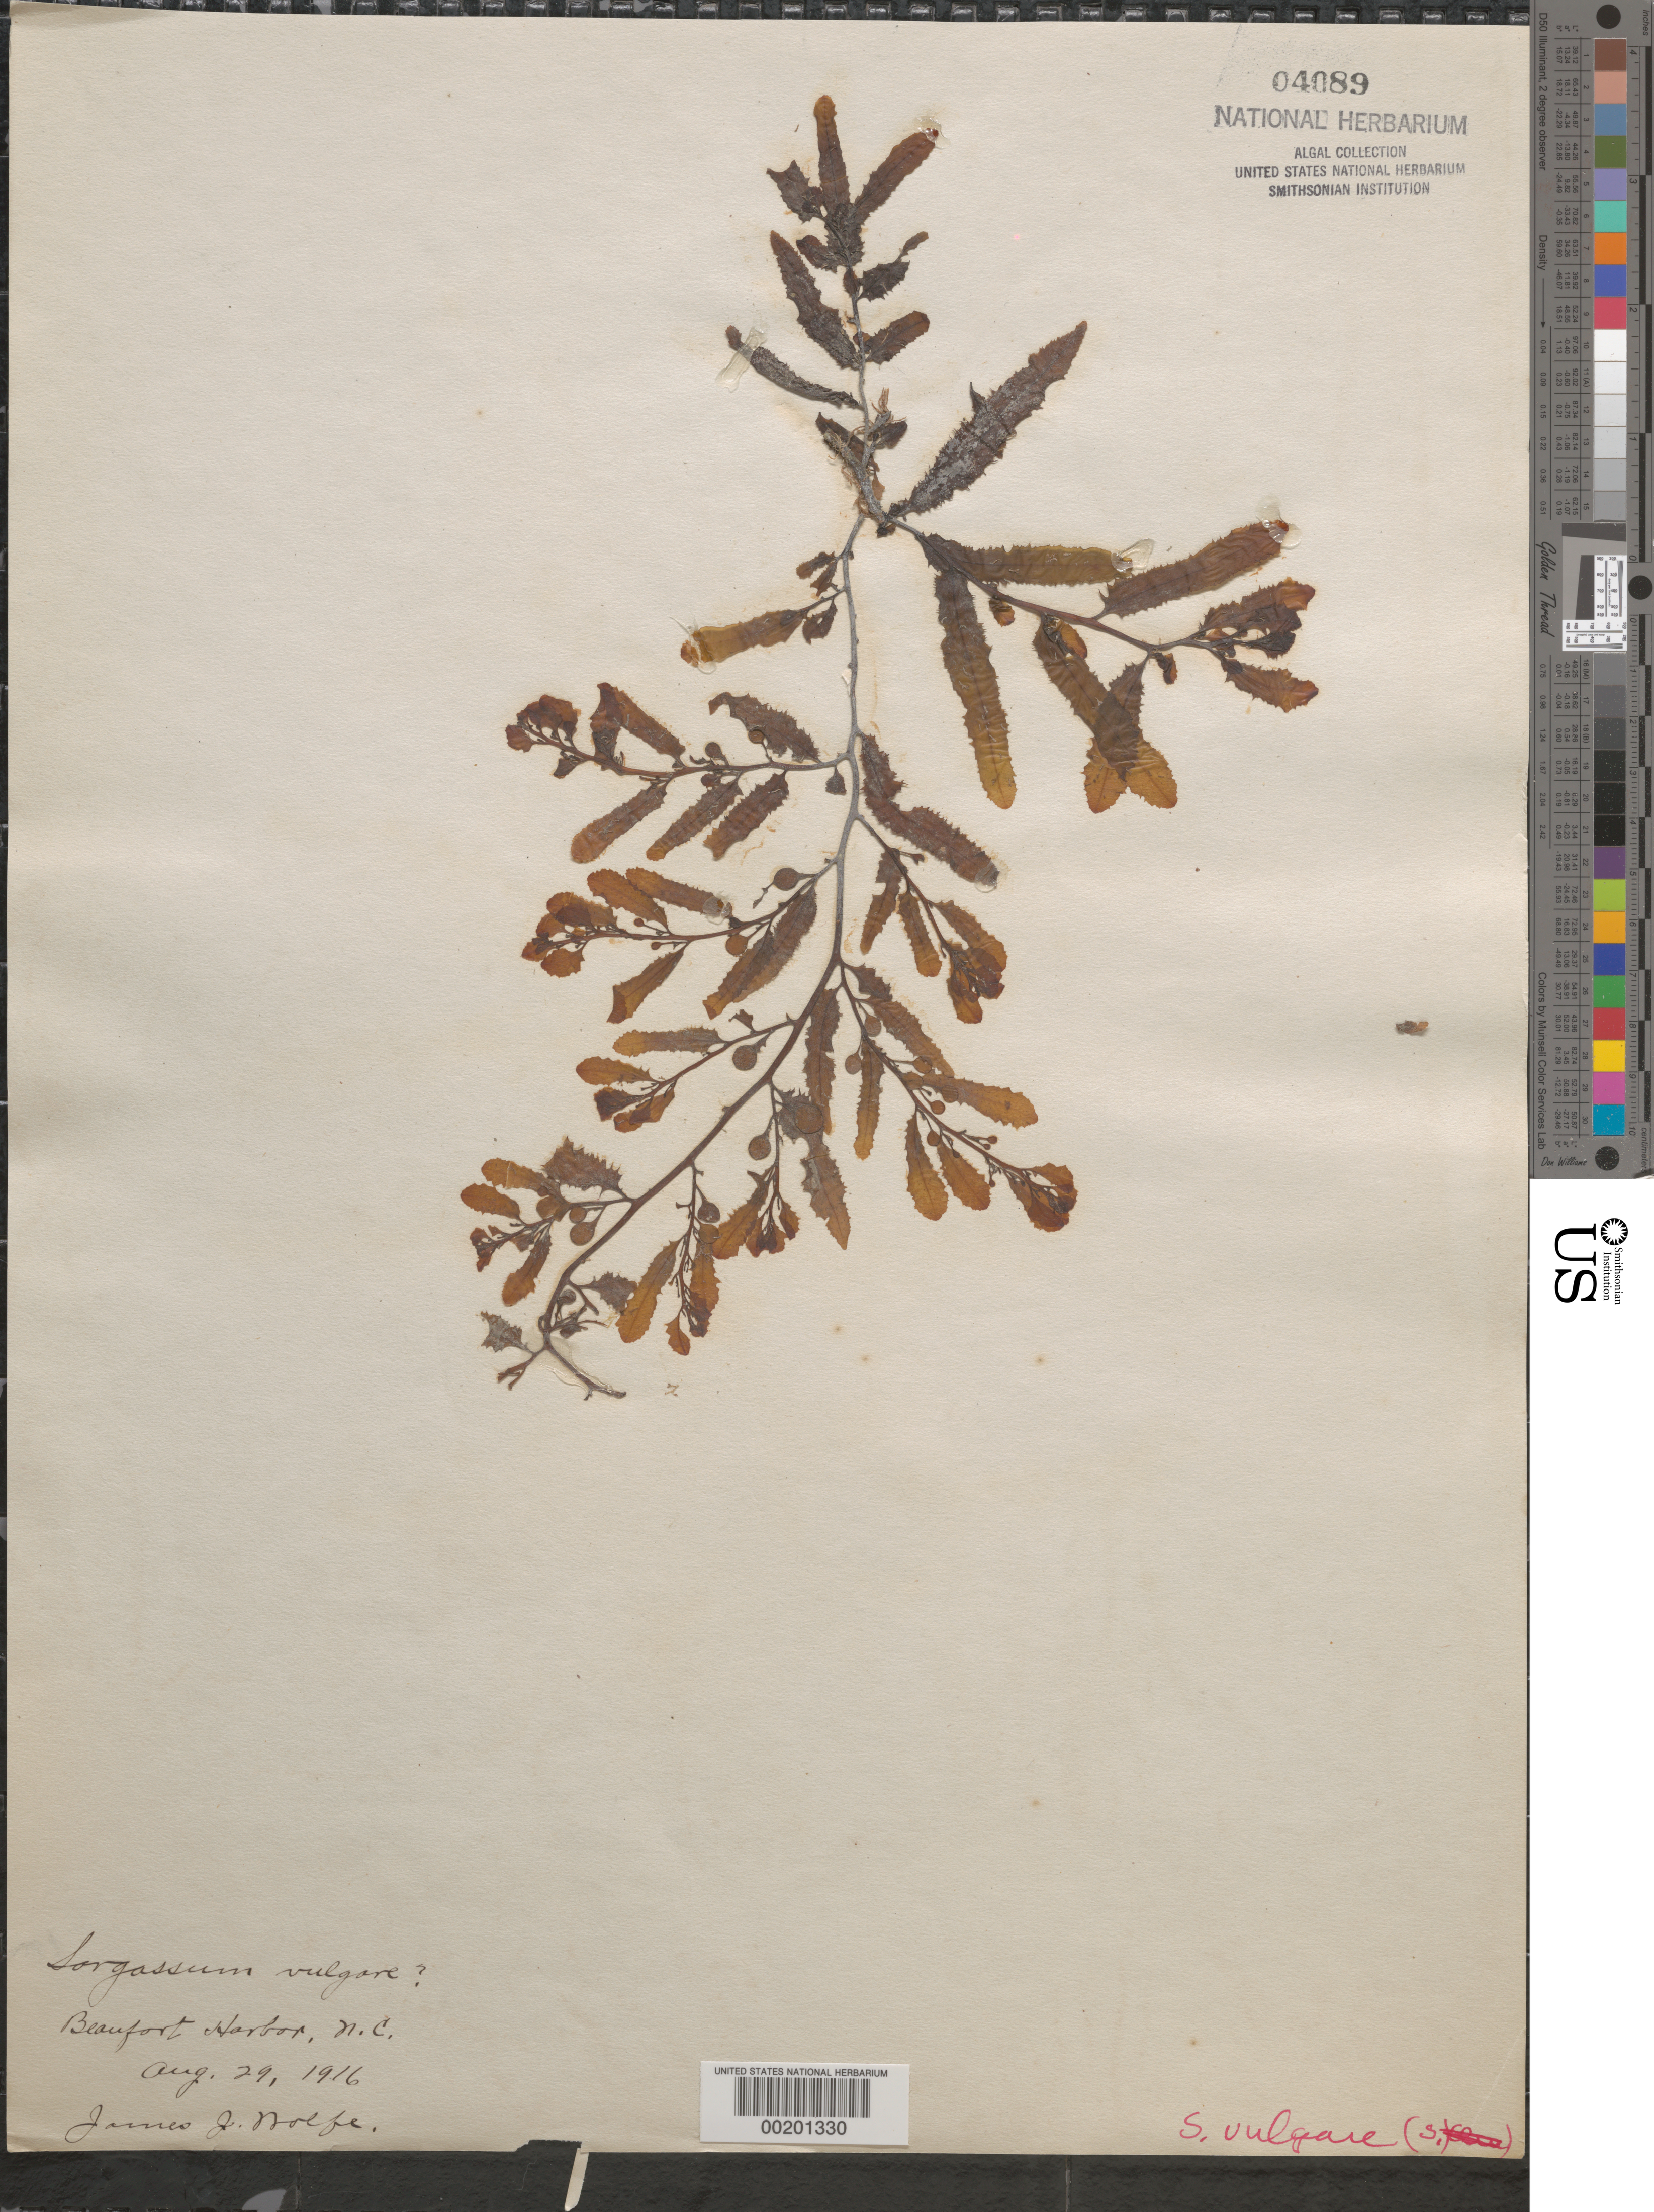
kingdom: Chromista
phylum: Ochrophyta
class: Phaeophyceae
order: Fucales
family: Sargassaceae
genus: Sargassum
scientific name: Sargassum vulgare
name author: C. Agardh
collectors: J. Wolfe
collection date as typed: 29 Aug 1916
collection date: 1916-08-29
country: United States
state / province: North Carolina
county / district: Carteret County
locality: Beaufort Harbor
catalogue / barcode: US 4089